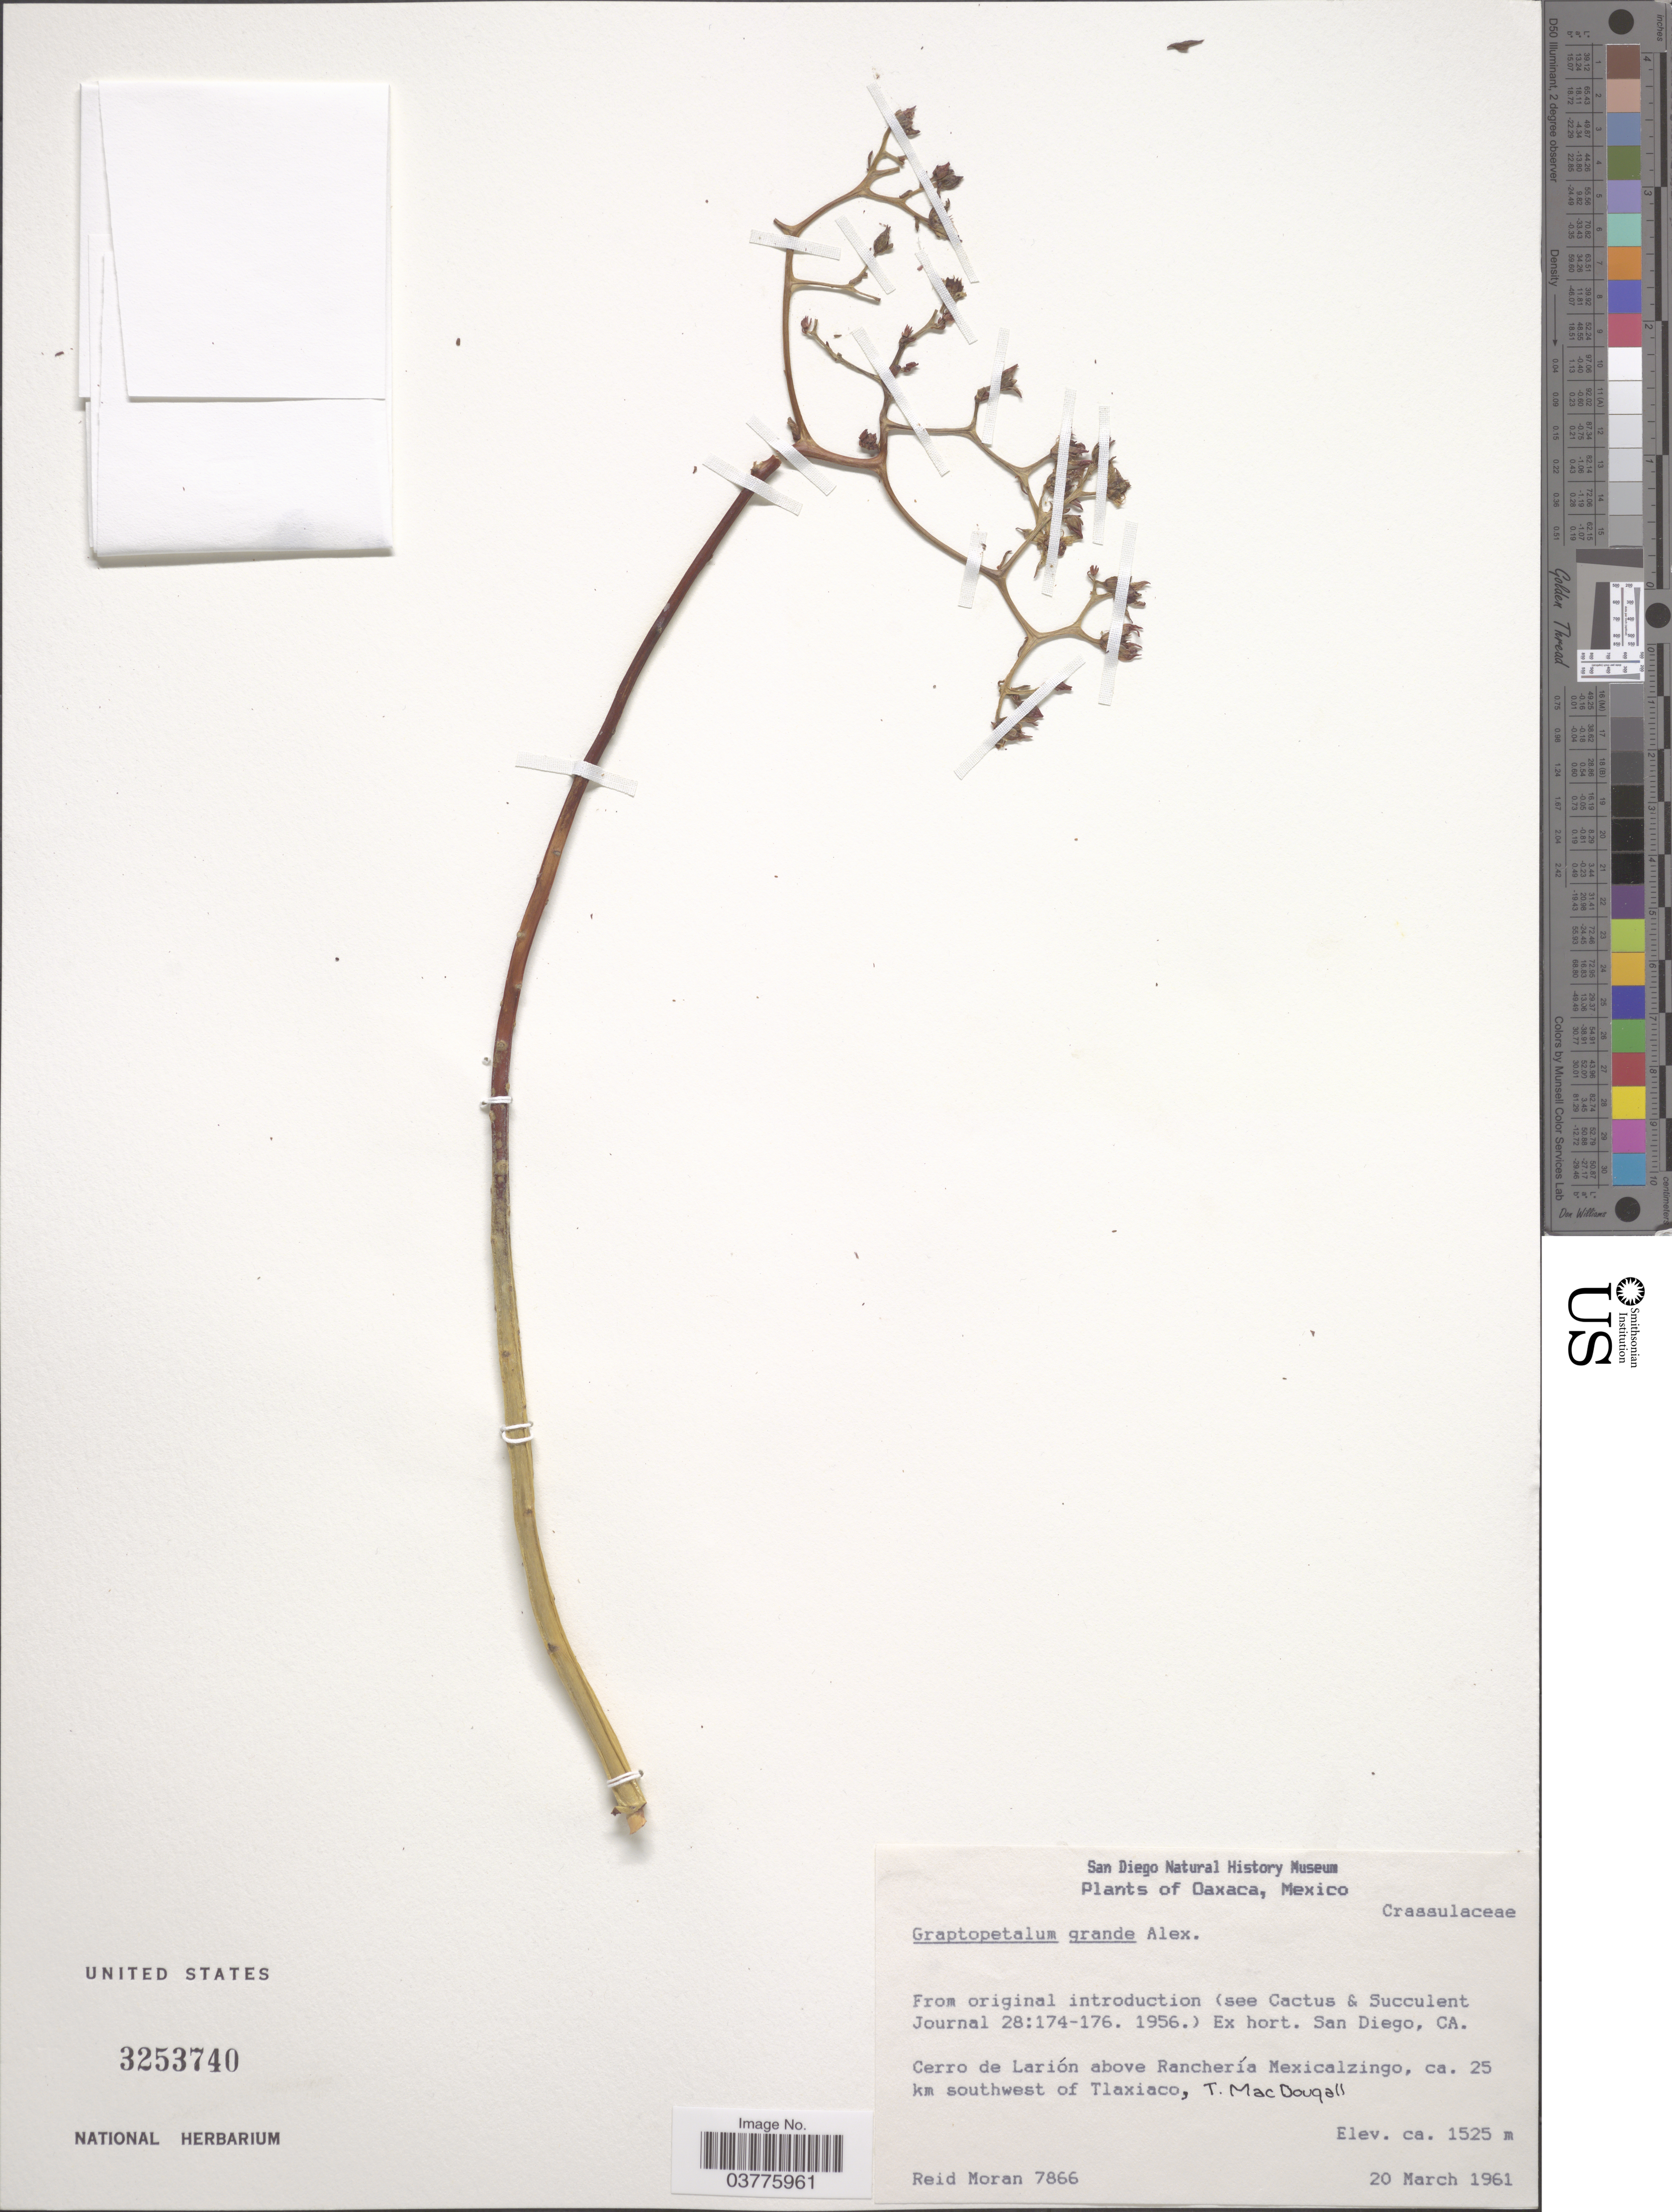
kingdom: Plantae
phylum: Tracheophyta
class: Magnoliopsida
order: Saxifragales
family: Crassulaceae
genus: Graptopetalum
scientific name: Graptopetalum grande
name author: Alexander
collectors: R. V. Moran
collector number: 7866?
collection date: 1961-03-20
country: United States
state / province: California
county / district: San Diego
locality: Ex hort. San Diego.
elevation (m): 1525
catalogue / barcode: US 3253740